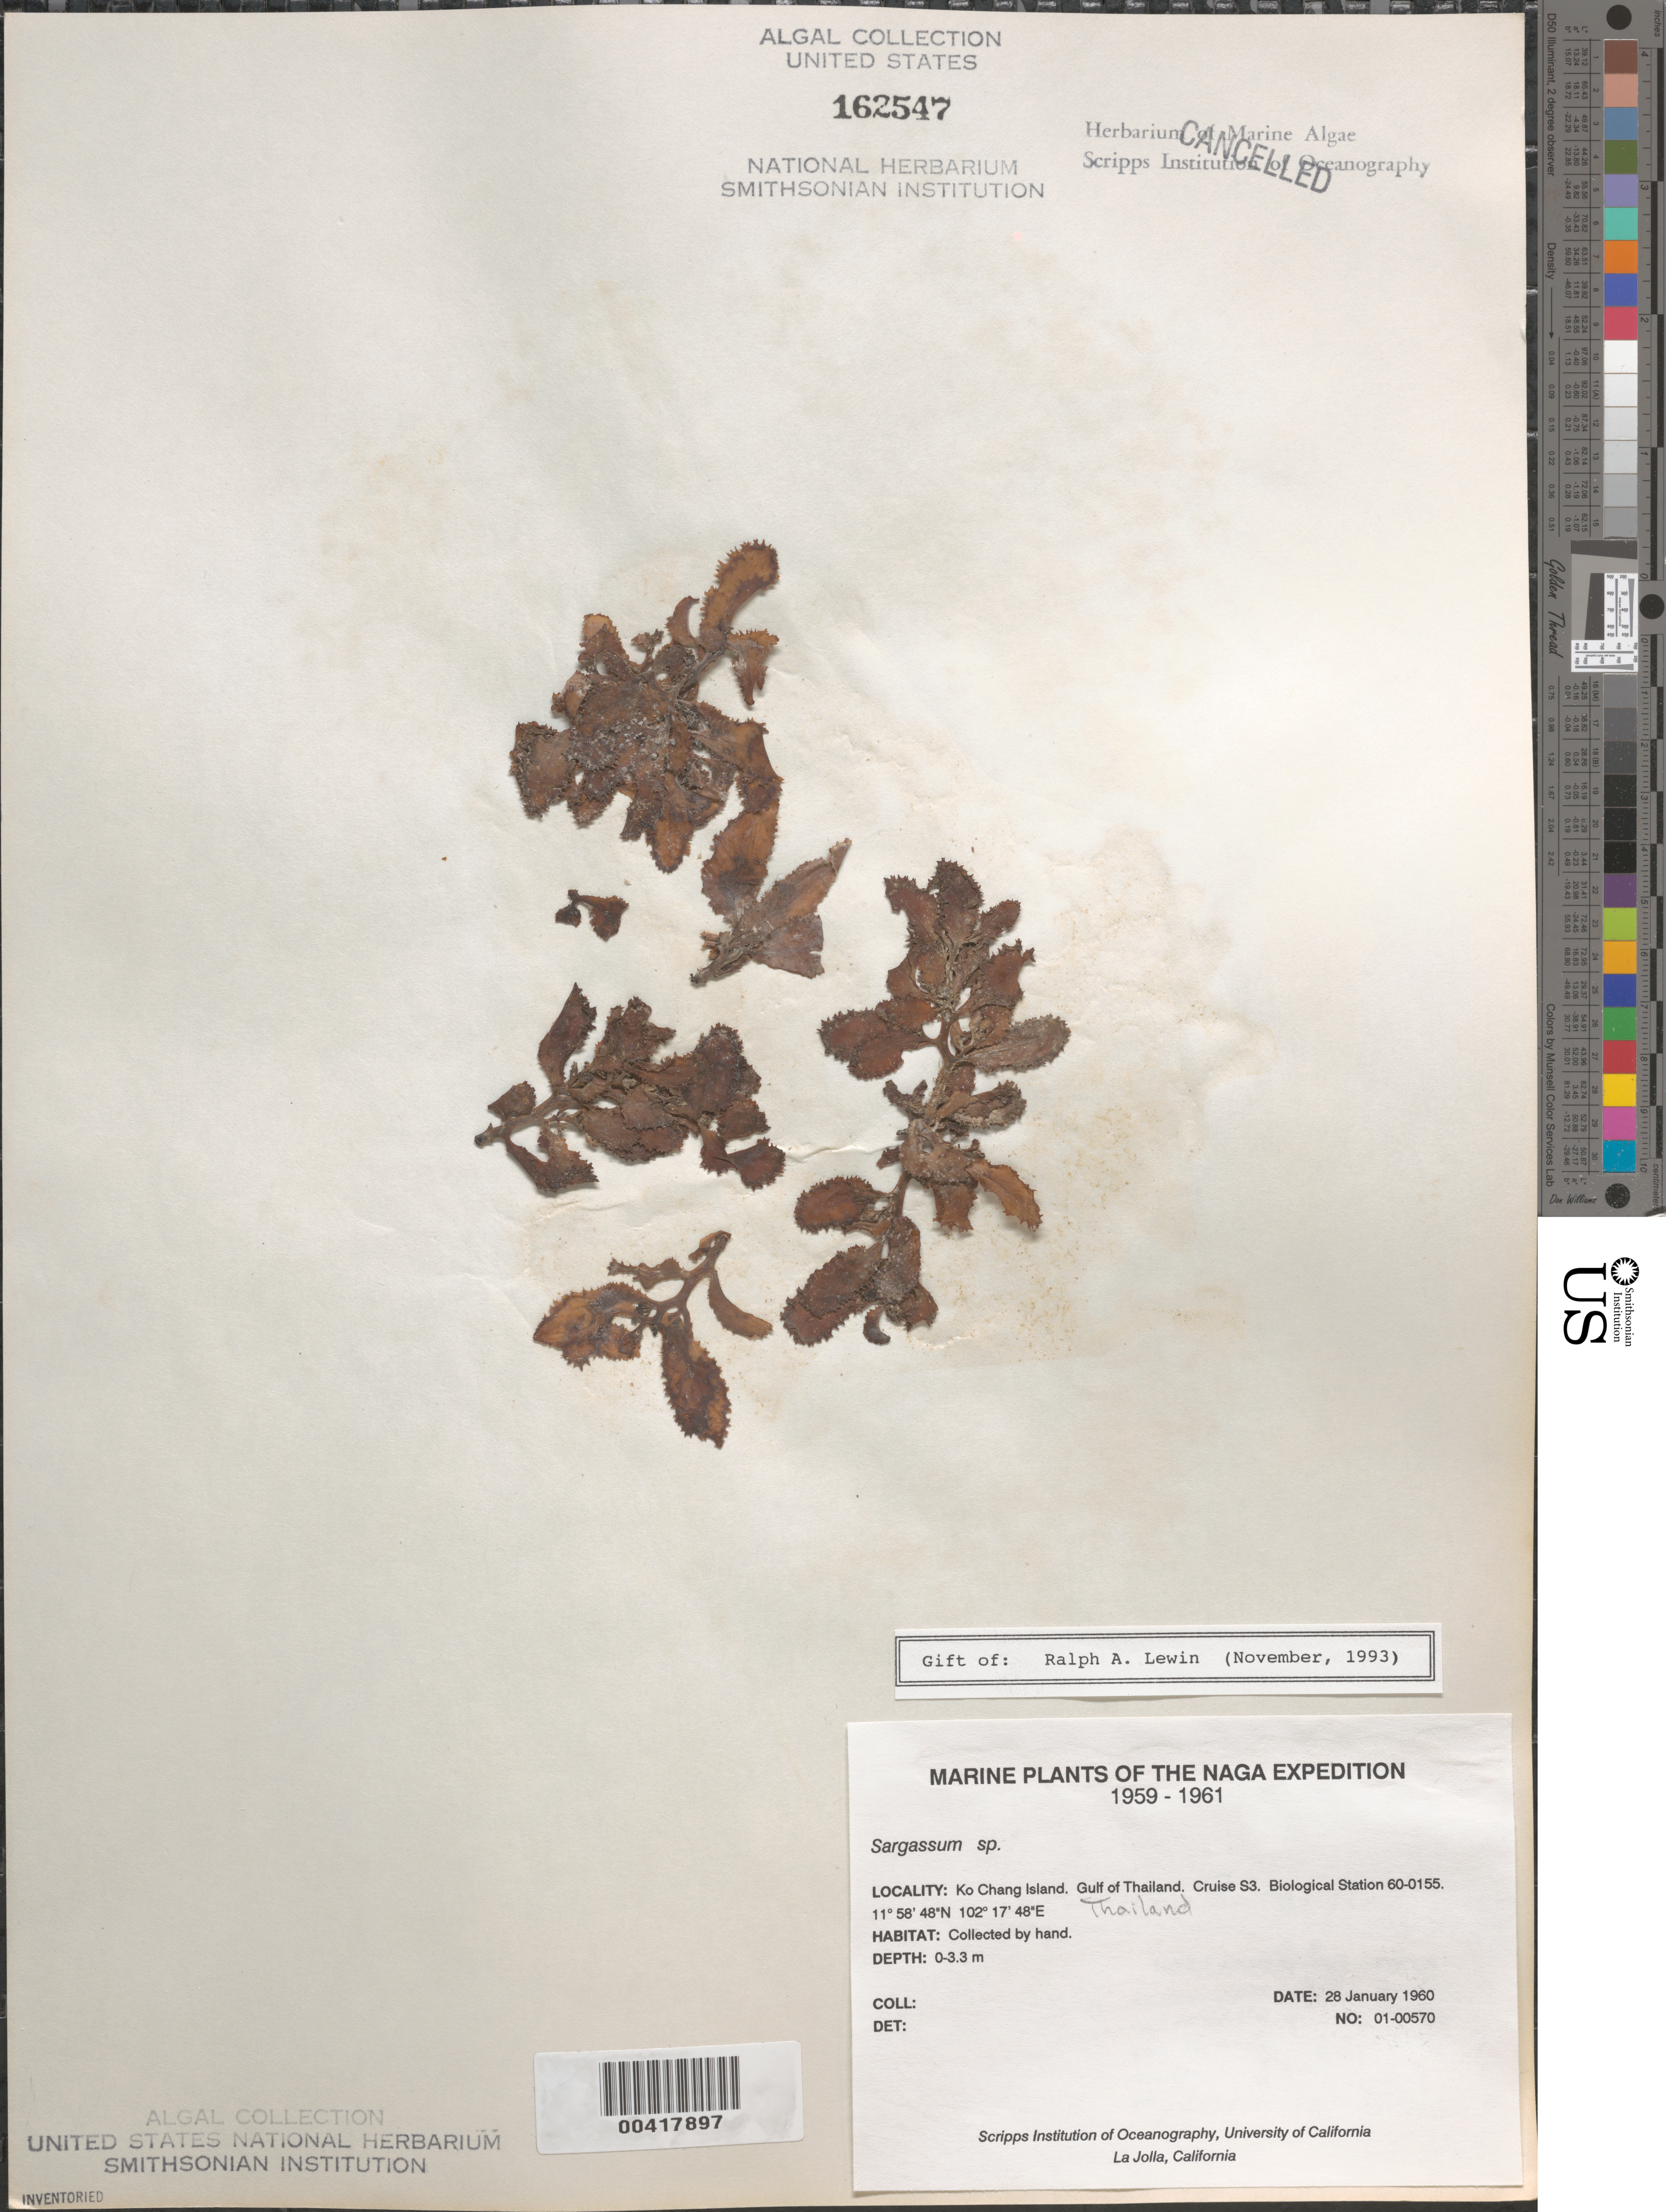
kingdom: Chromista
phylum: Ochrophyta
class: Phaeophyceae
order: Fucales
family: Sargassaceae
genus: Sargassum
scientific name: Sargassum sp.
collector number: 01-00570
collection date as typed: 28 Jan 1960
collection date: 1960-01-28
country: Thailand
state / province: Trat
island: Koh Chang Island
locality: Gulf of Thailand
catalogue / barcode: US 162547